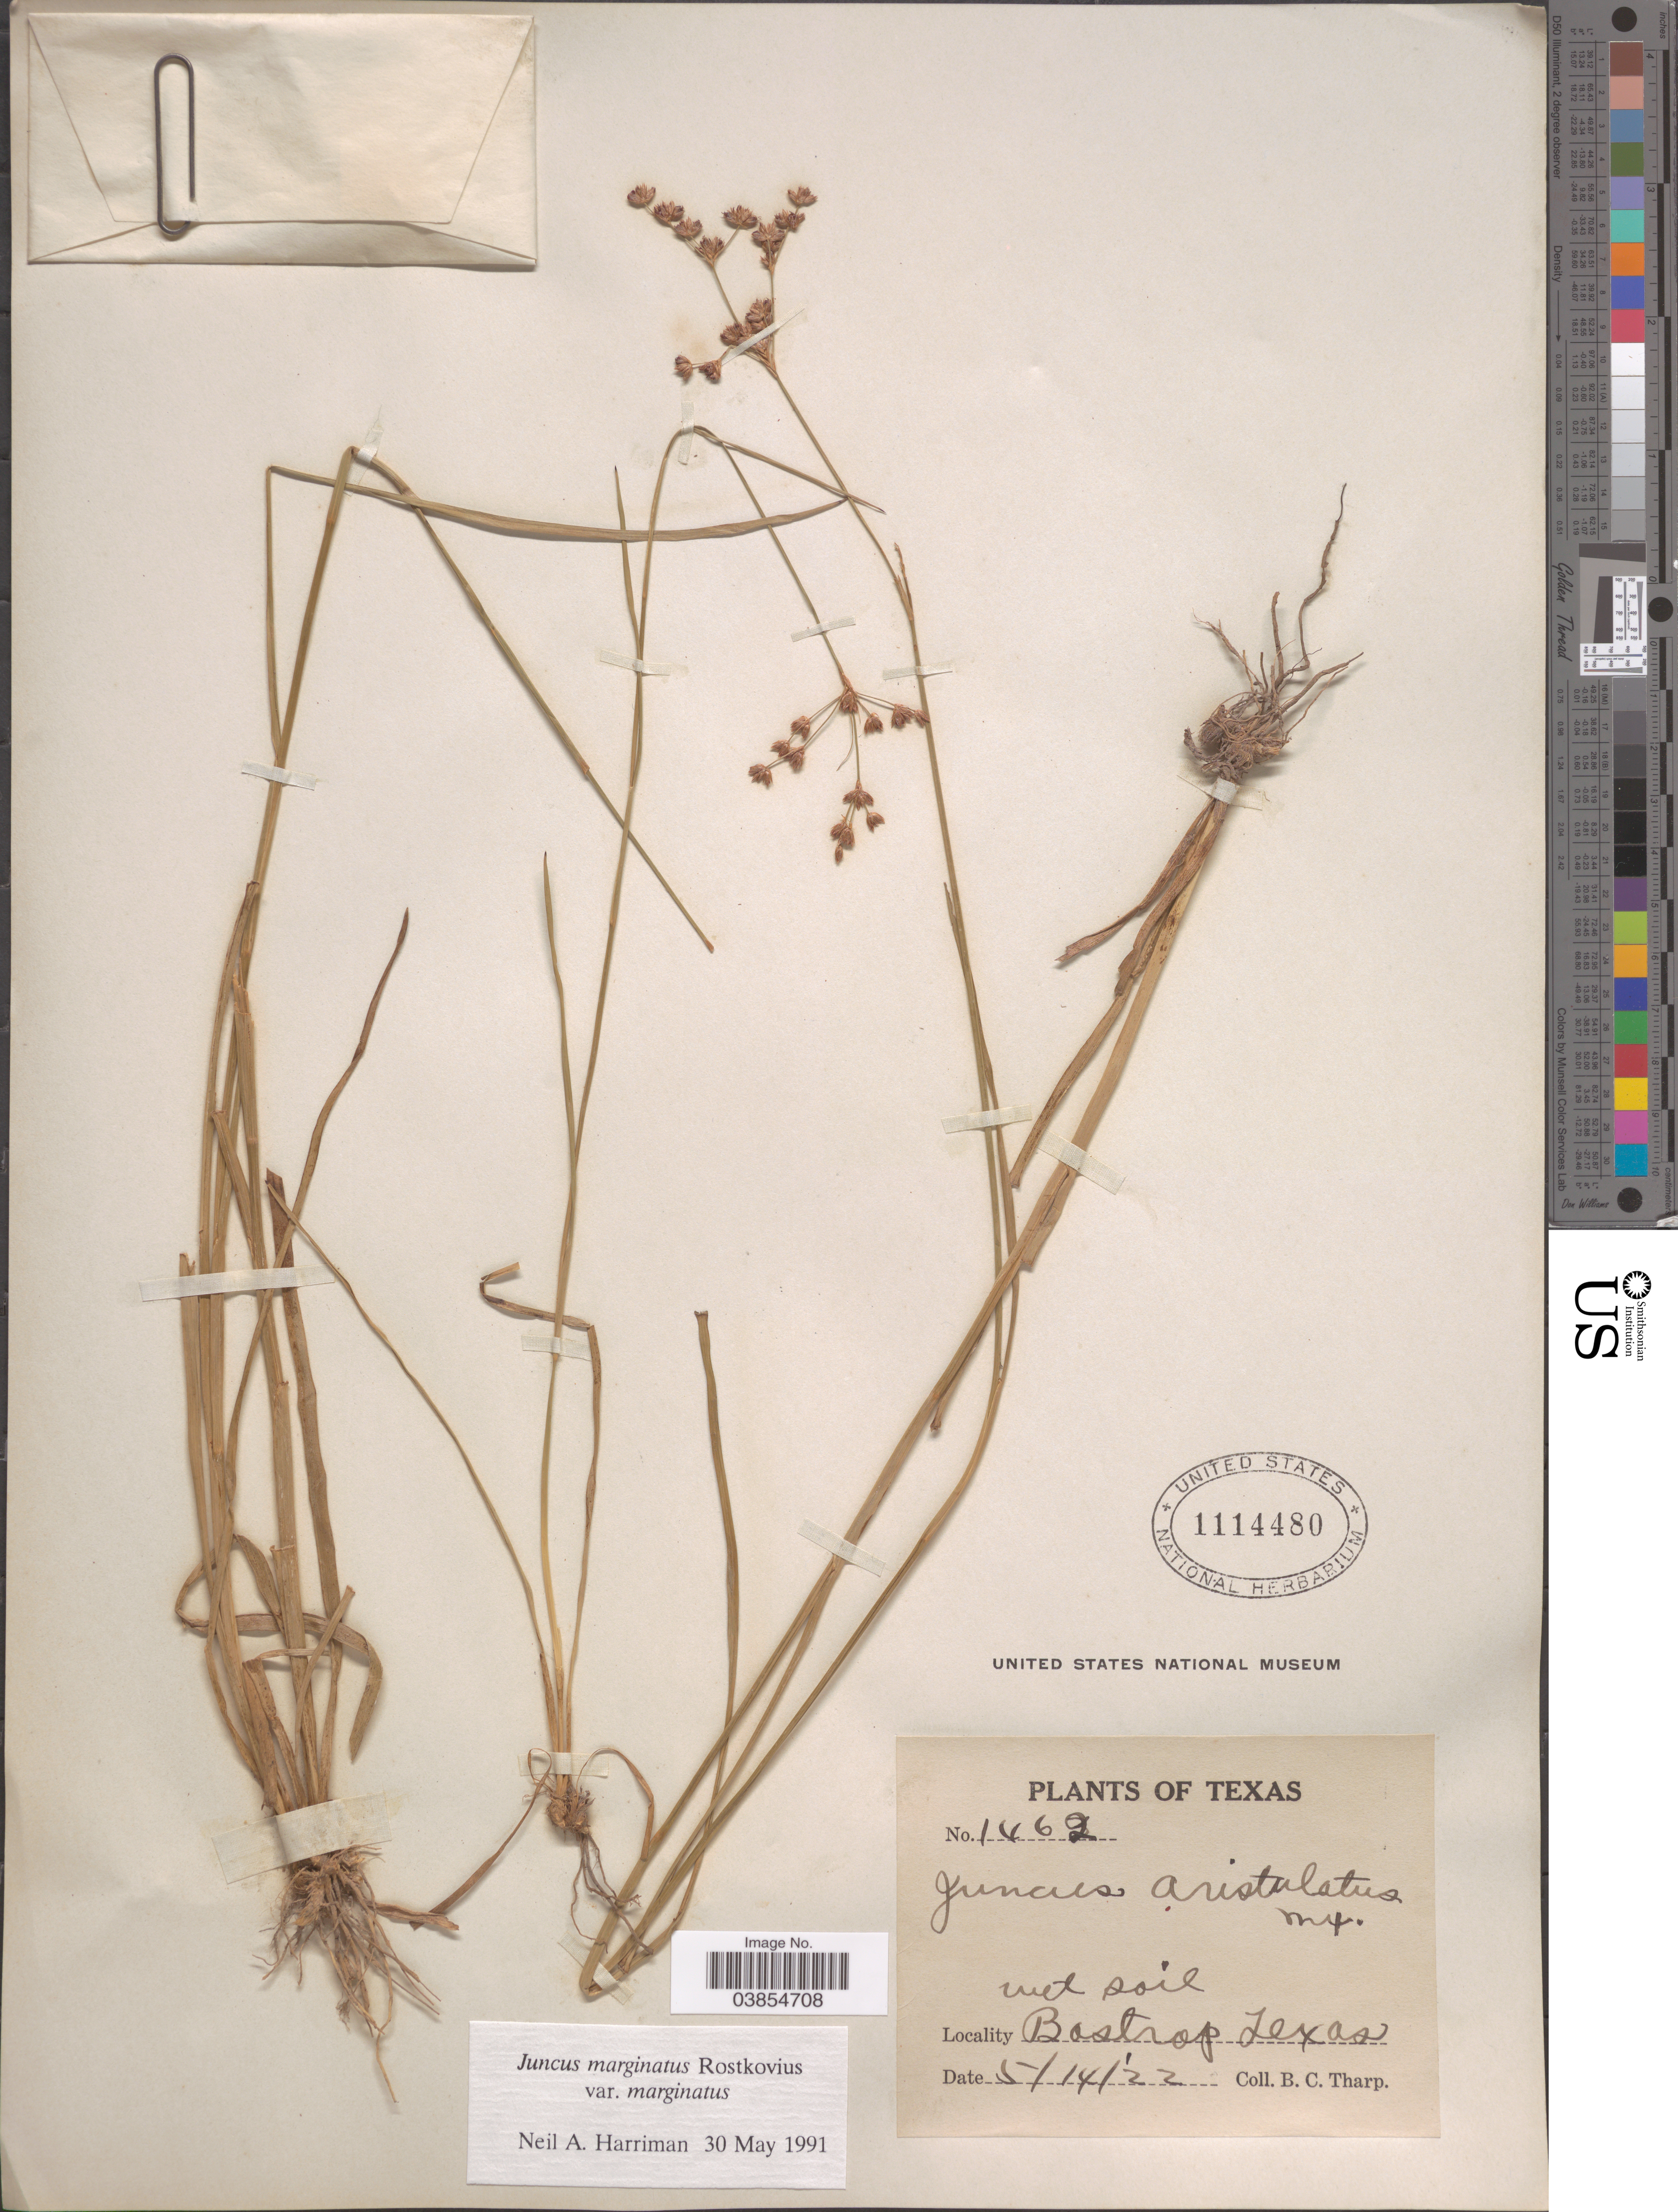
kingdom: Plantae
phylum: Tracheophyta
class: Liliopsida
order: Poales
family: Juncaceae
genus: Juncus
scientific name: Juncus marginatus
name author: Rostk.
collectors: B. C. Tharp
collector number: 1462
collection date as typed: Transcribed d/m/y: 14/5/22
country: United States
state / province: Texas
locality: Bastrop.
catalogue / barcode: US 1114480